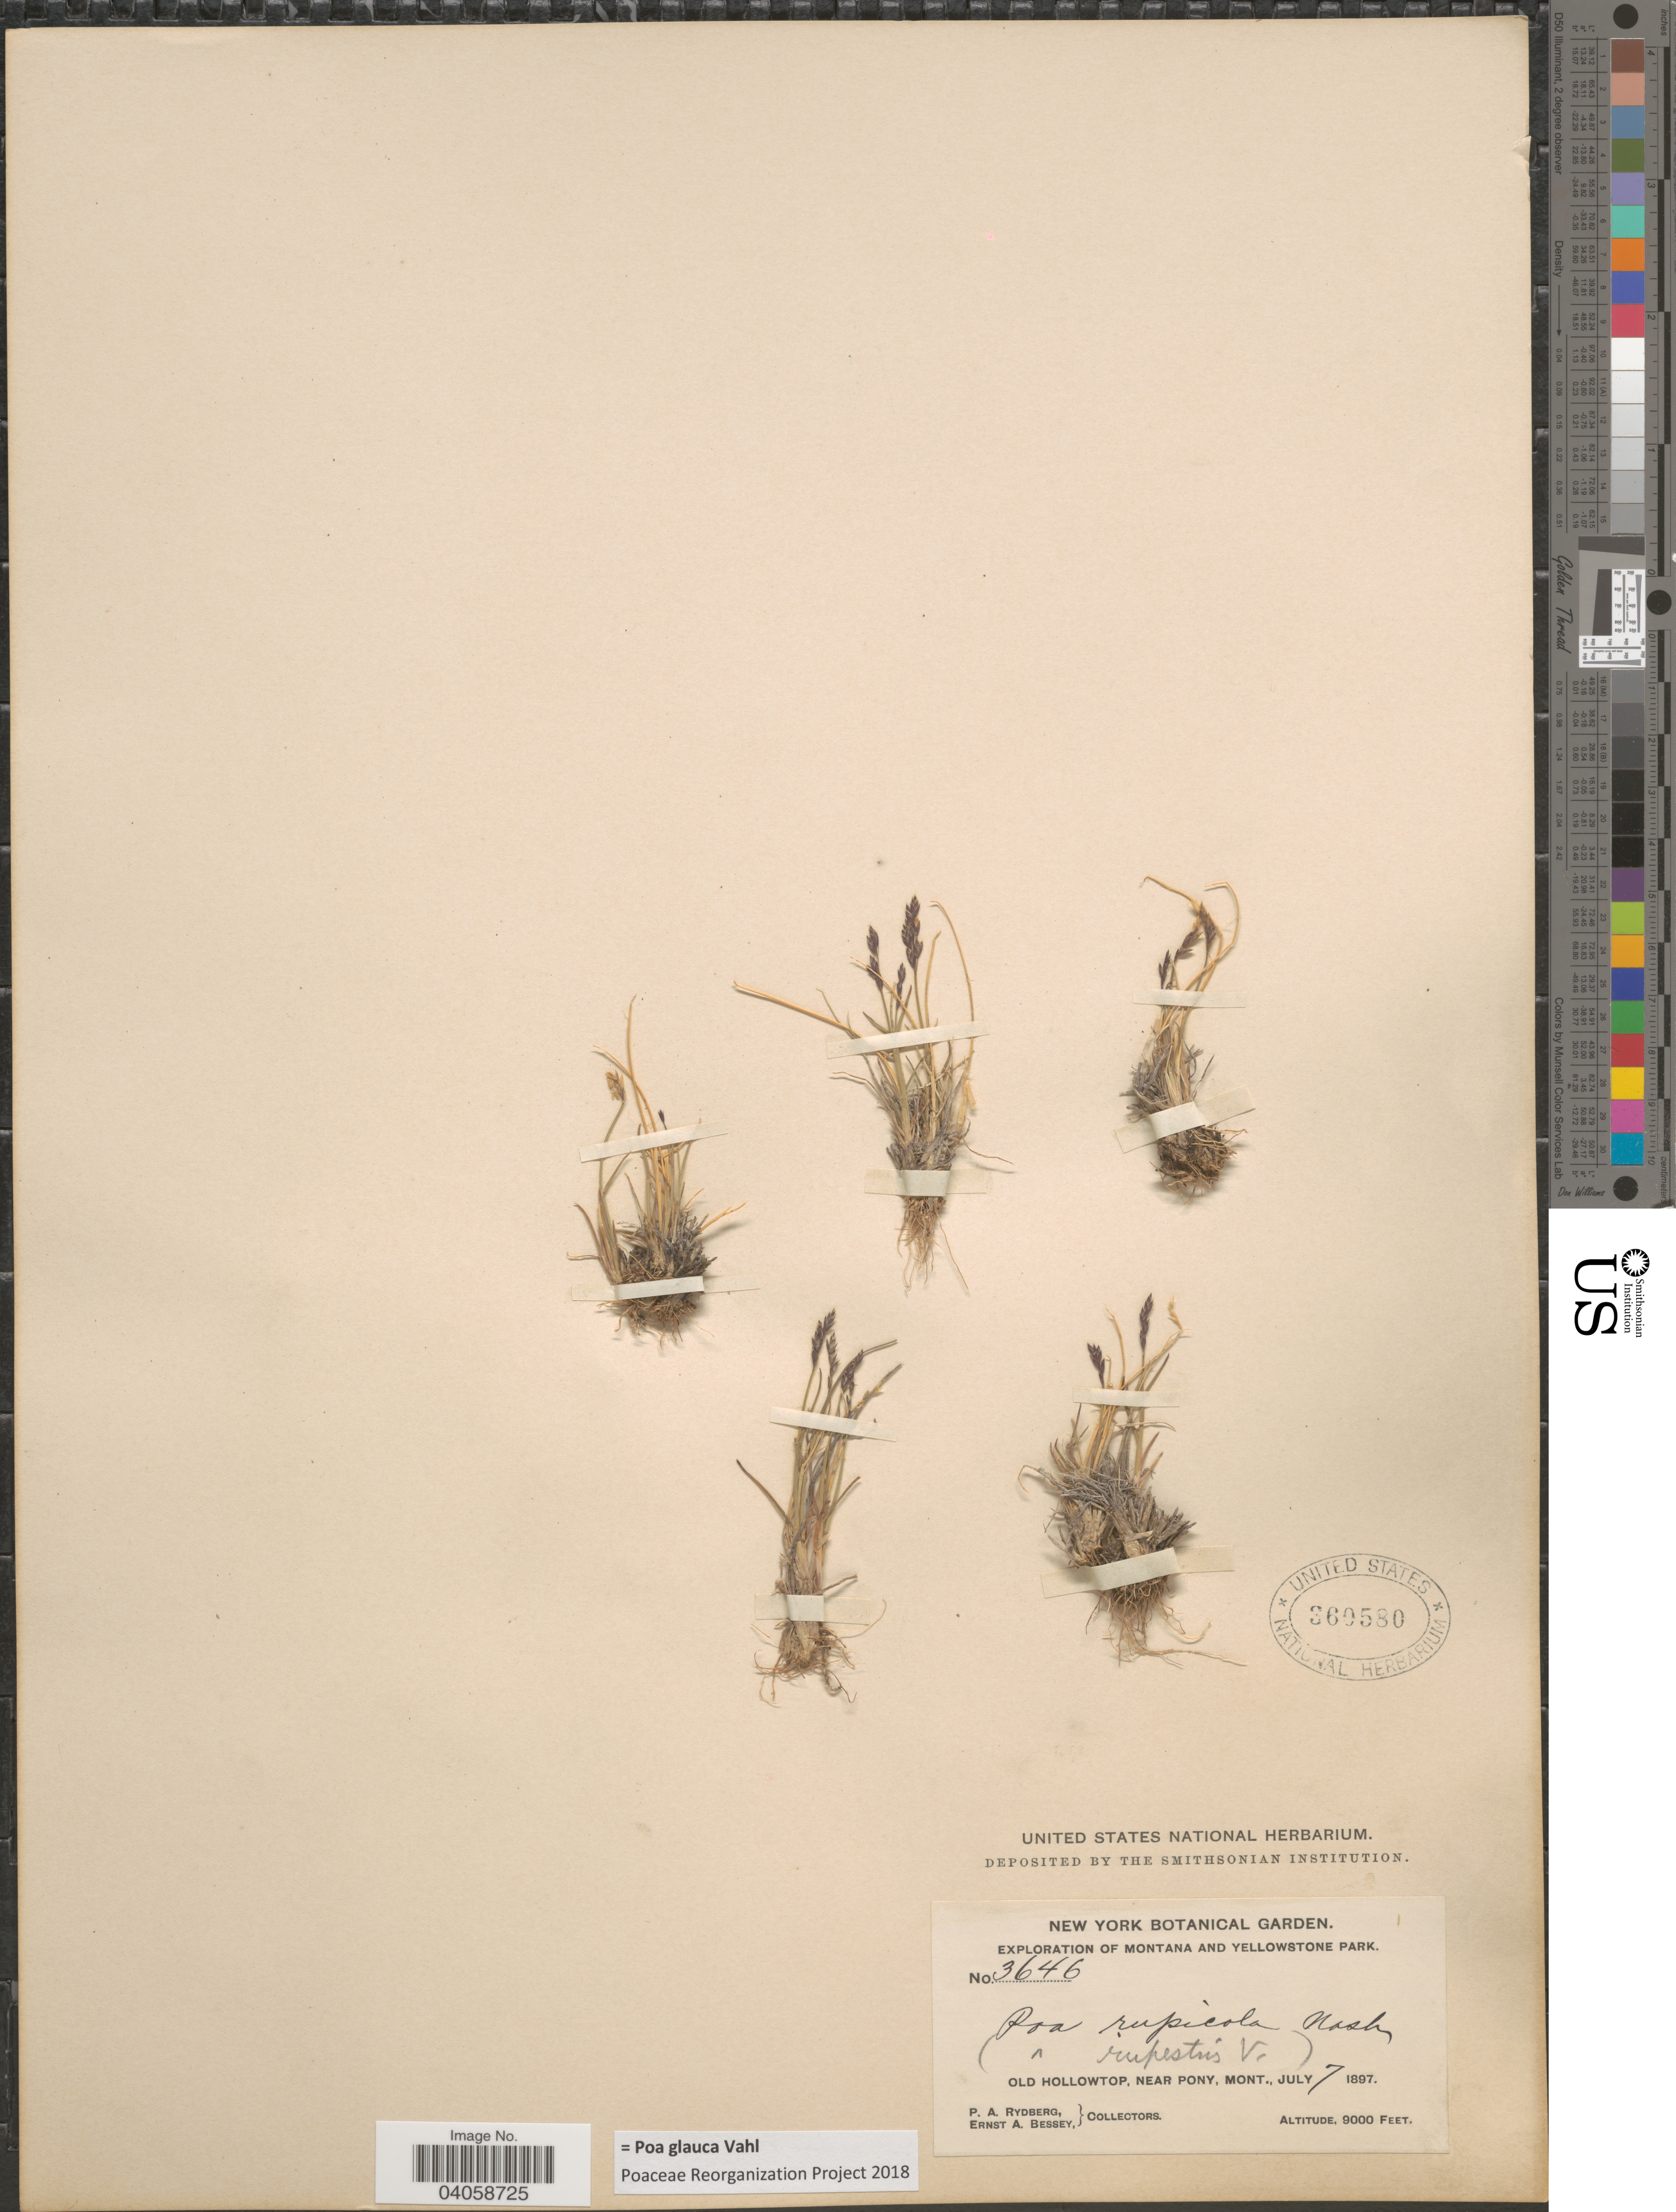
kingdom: Plantae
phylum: Tracheophyta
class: Liliopsida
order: Poales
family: Poaceae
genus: Poa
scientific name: Poa glauca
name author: Vahl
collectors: P. A. Rydberg & E. A. Bessey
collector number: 3646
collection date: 1897-07-07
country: United States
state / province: Montana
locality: Montana and Yellowstone Park. Old Hollowtop, near Pony.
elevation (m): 2743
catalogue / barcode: US 360580